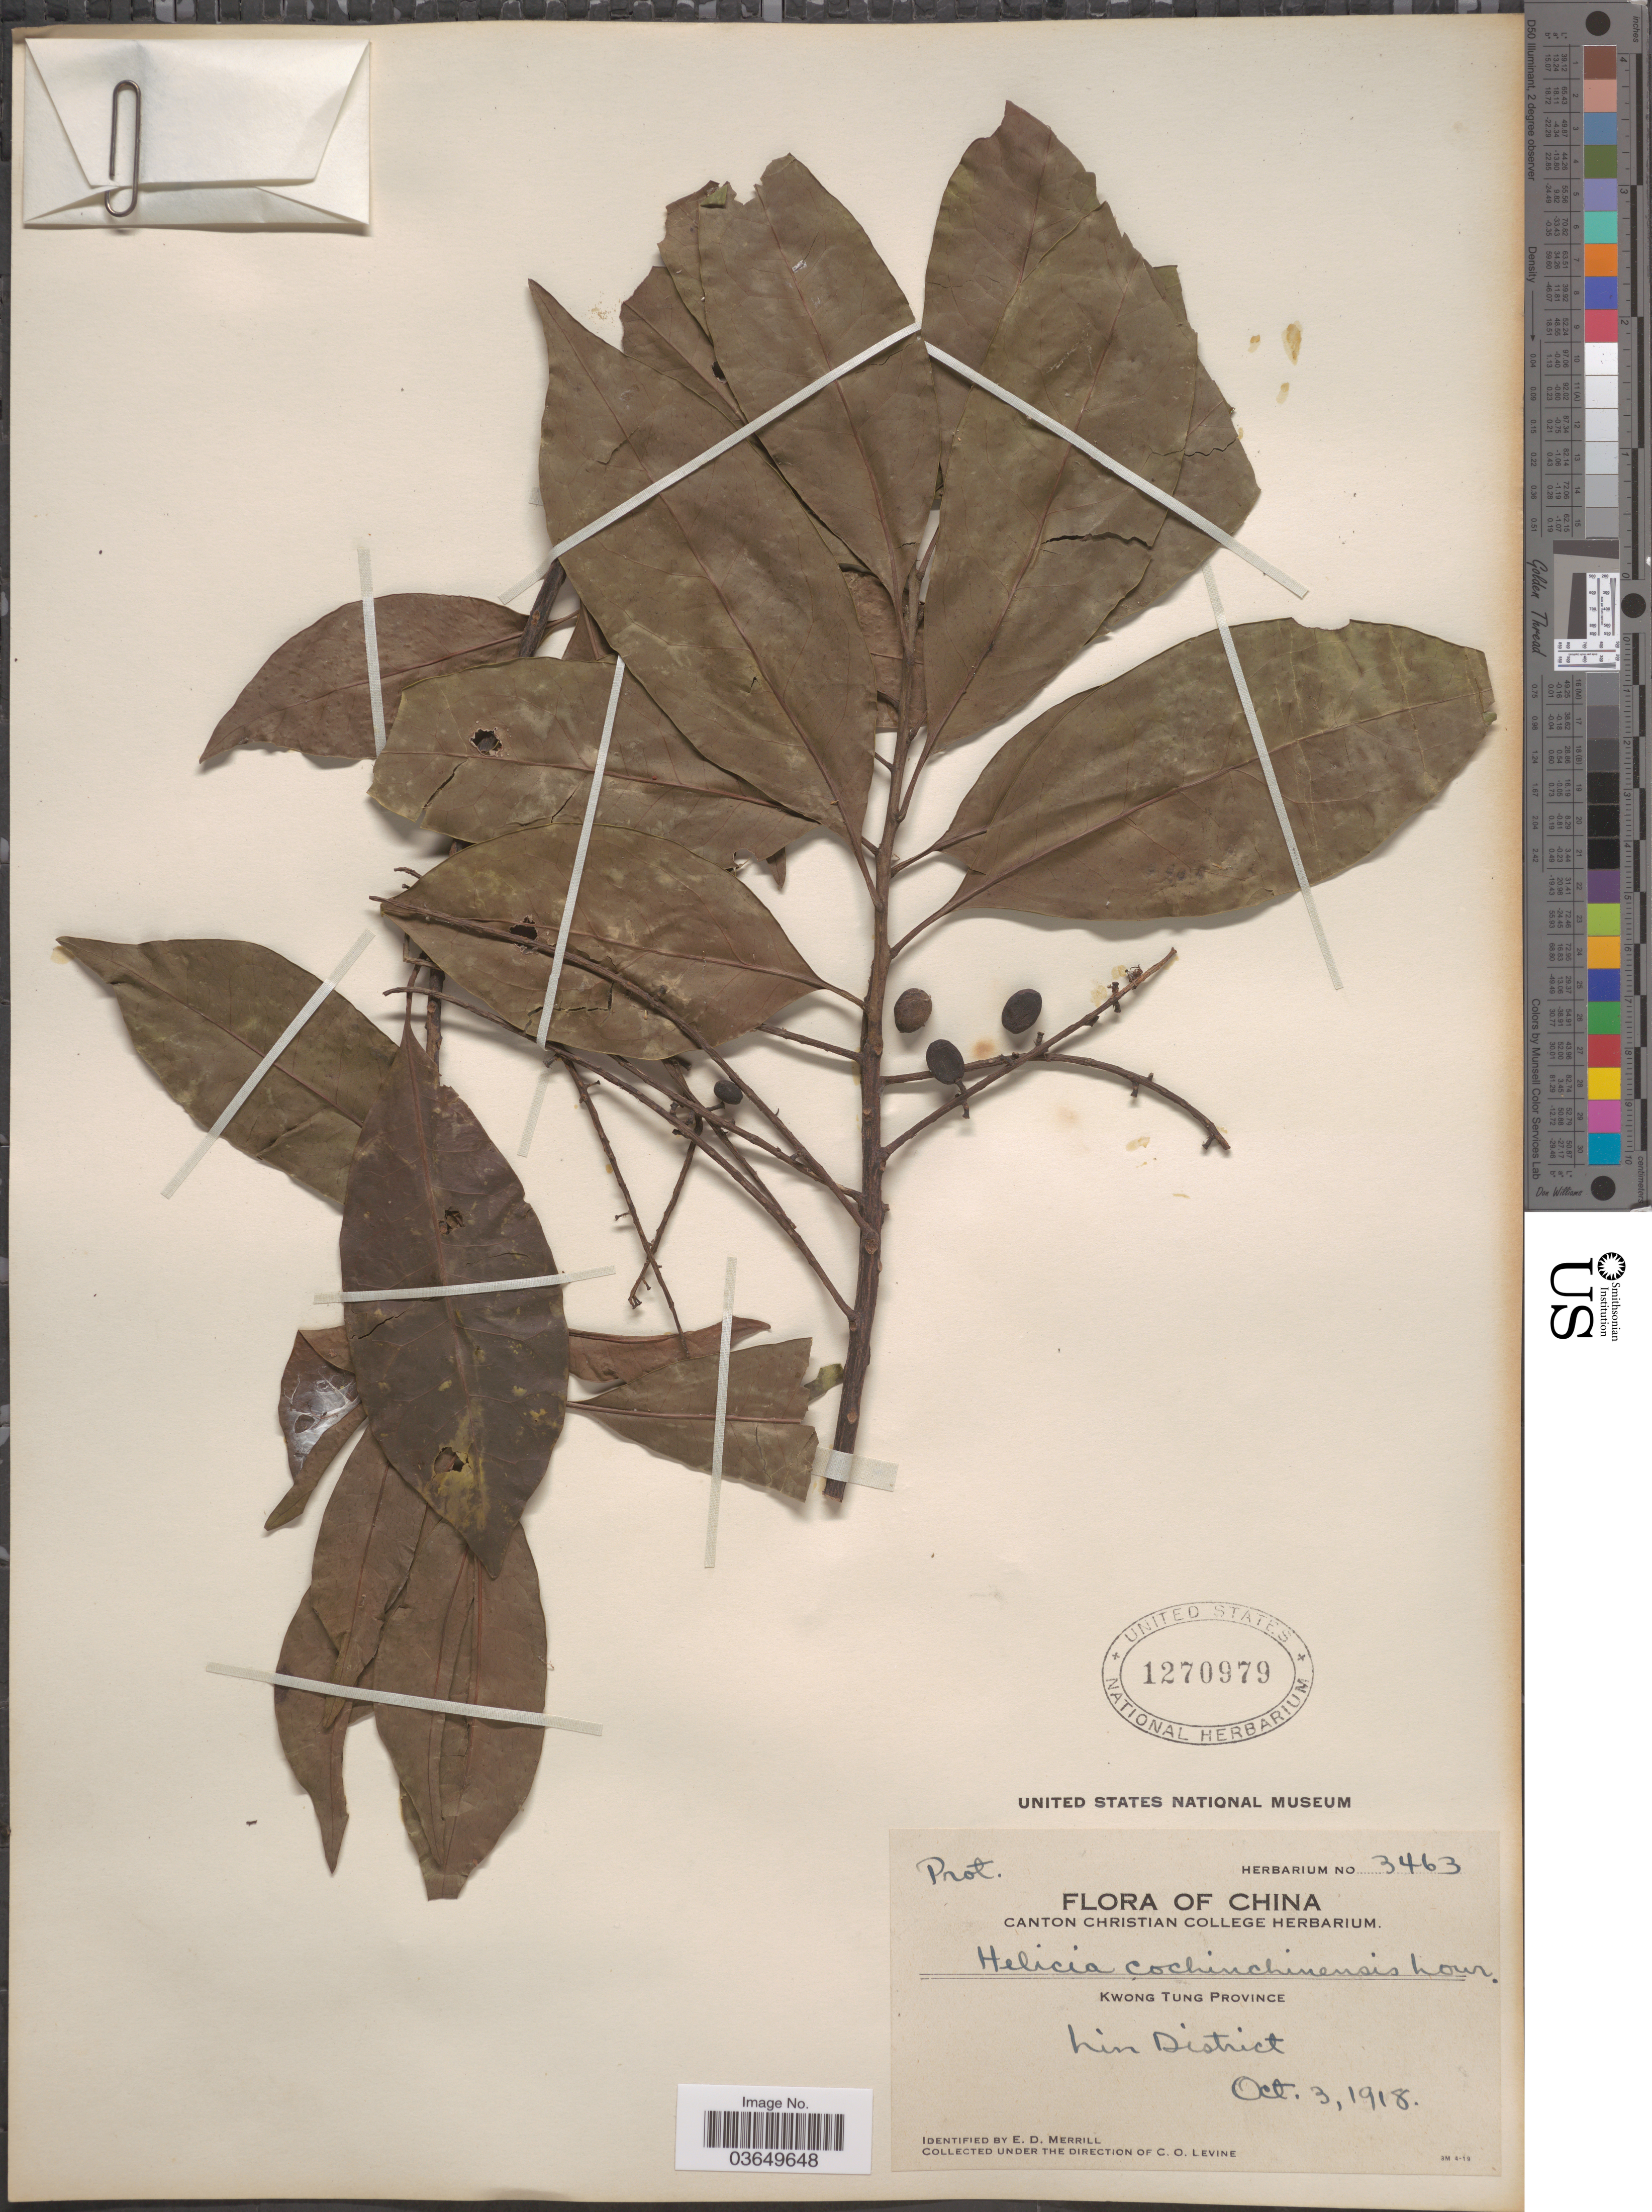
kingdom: Plantae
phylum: Tracheophyta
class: Magnoliopsida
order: Proteales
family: Proteaceae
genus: Helicia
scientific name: Helicia cochinchinensis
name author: Lour.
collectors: C. O. Levine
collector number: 3463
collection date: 1918-10-03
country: China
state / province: Guangdong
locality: Kwong Tung Province. Lin District.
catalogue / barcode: US 1270979